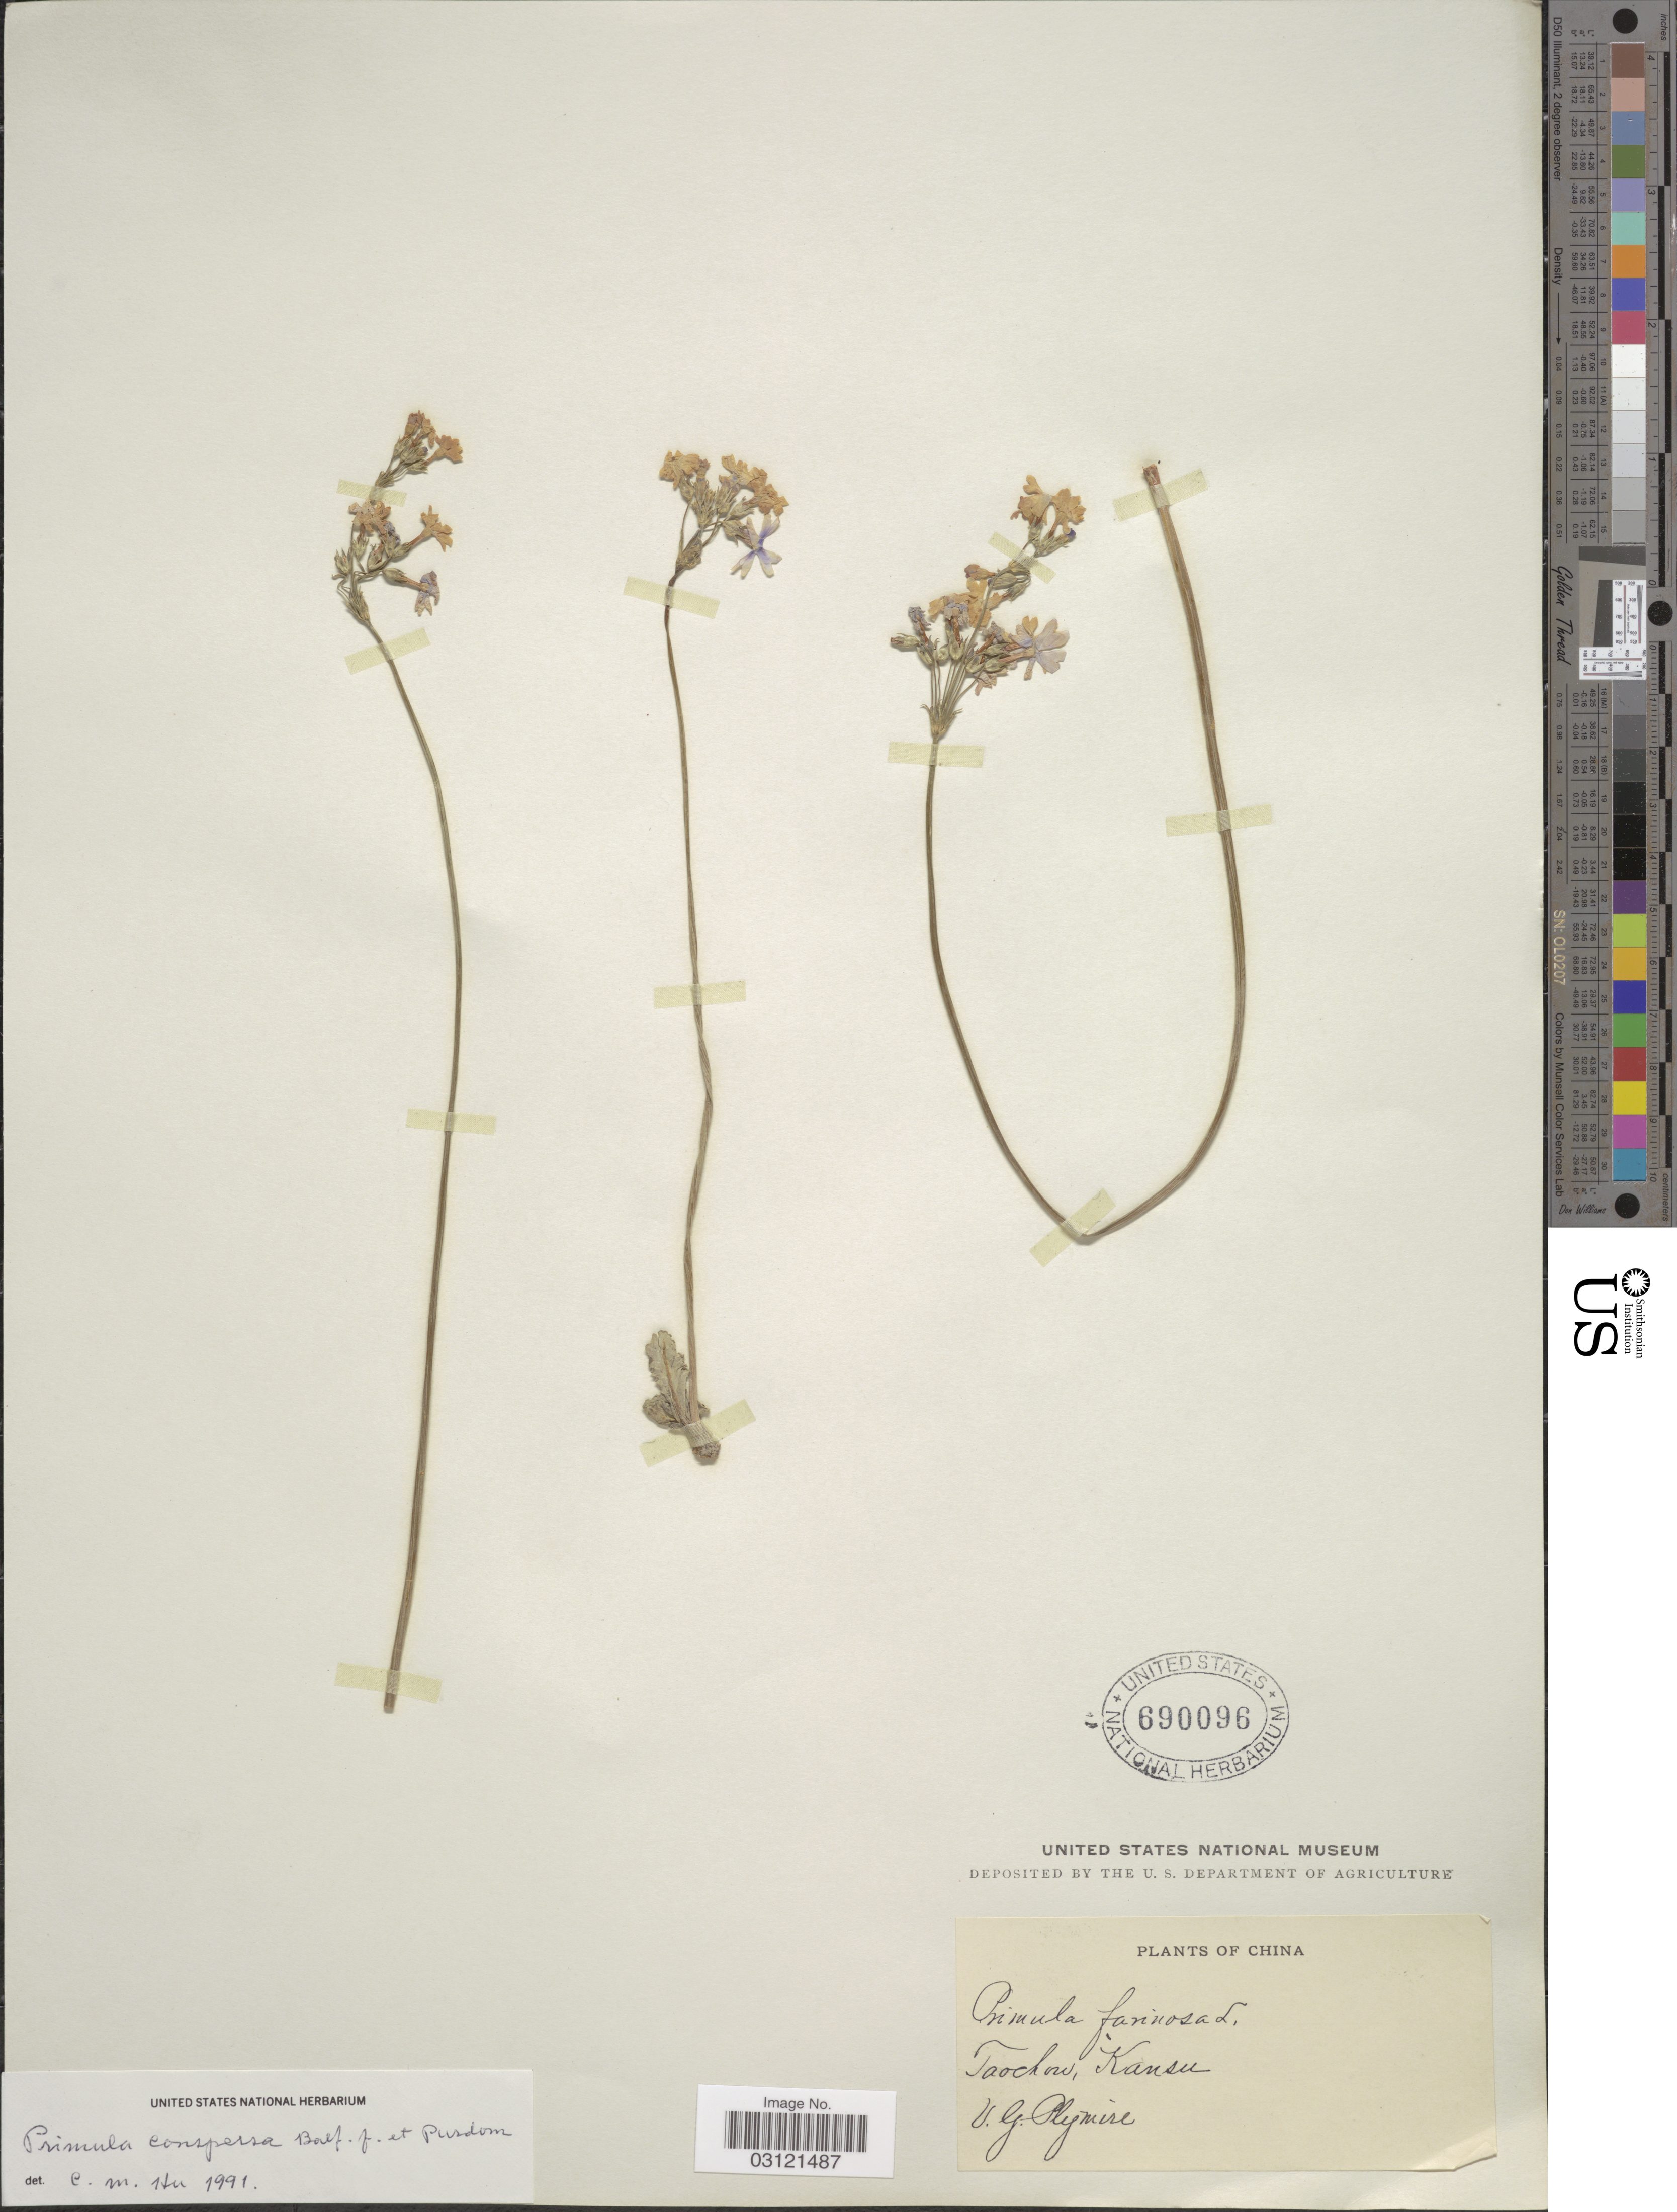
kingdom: Plantae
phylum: Tracheophyta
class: Magnoliopsida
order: Ericales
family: Primulaceae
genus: Primula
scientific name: Primula modesta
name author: Bisset & S. Moore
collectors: U. Plymire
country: China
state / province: Gansu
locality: Taochow, Kansu.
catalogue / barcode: US 690096